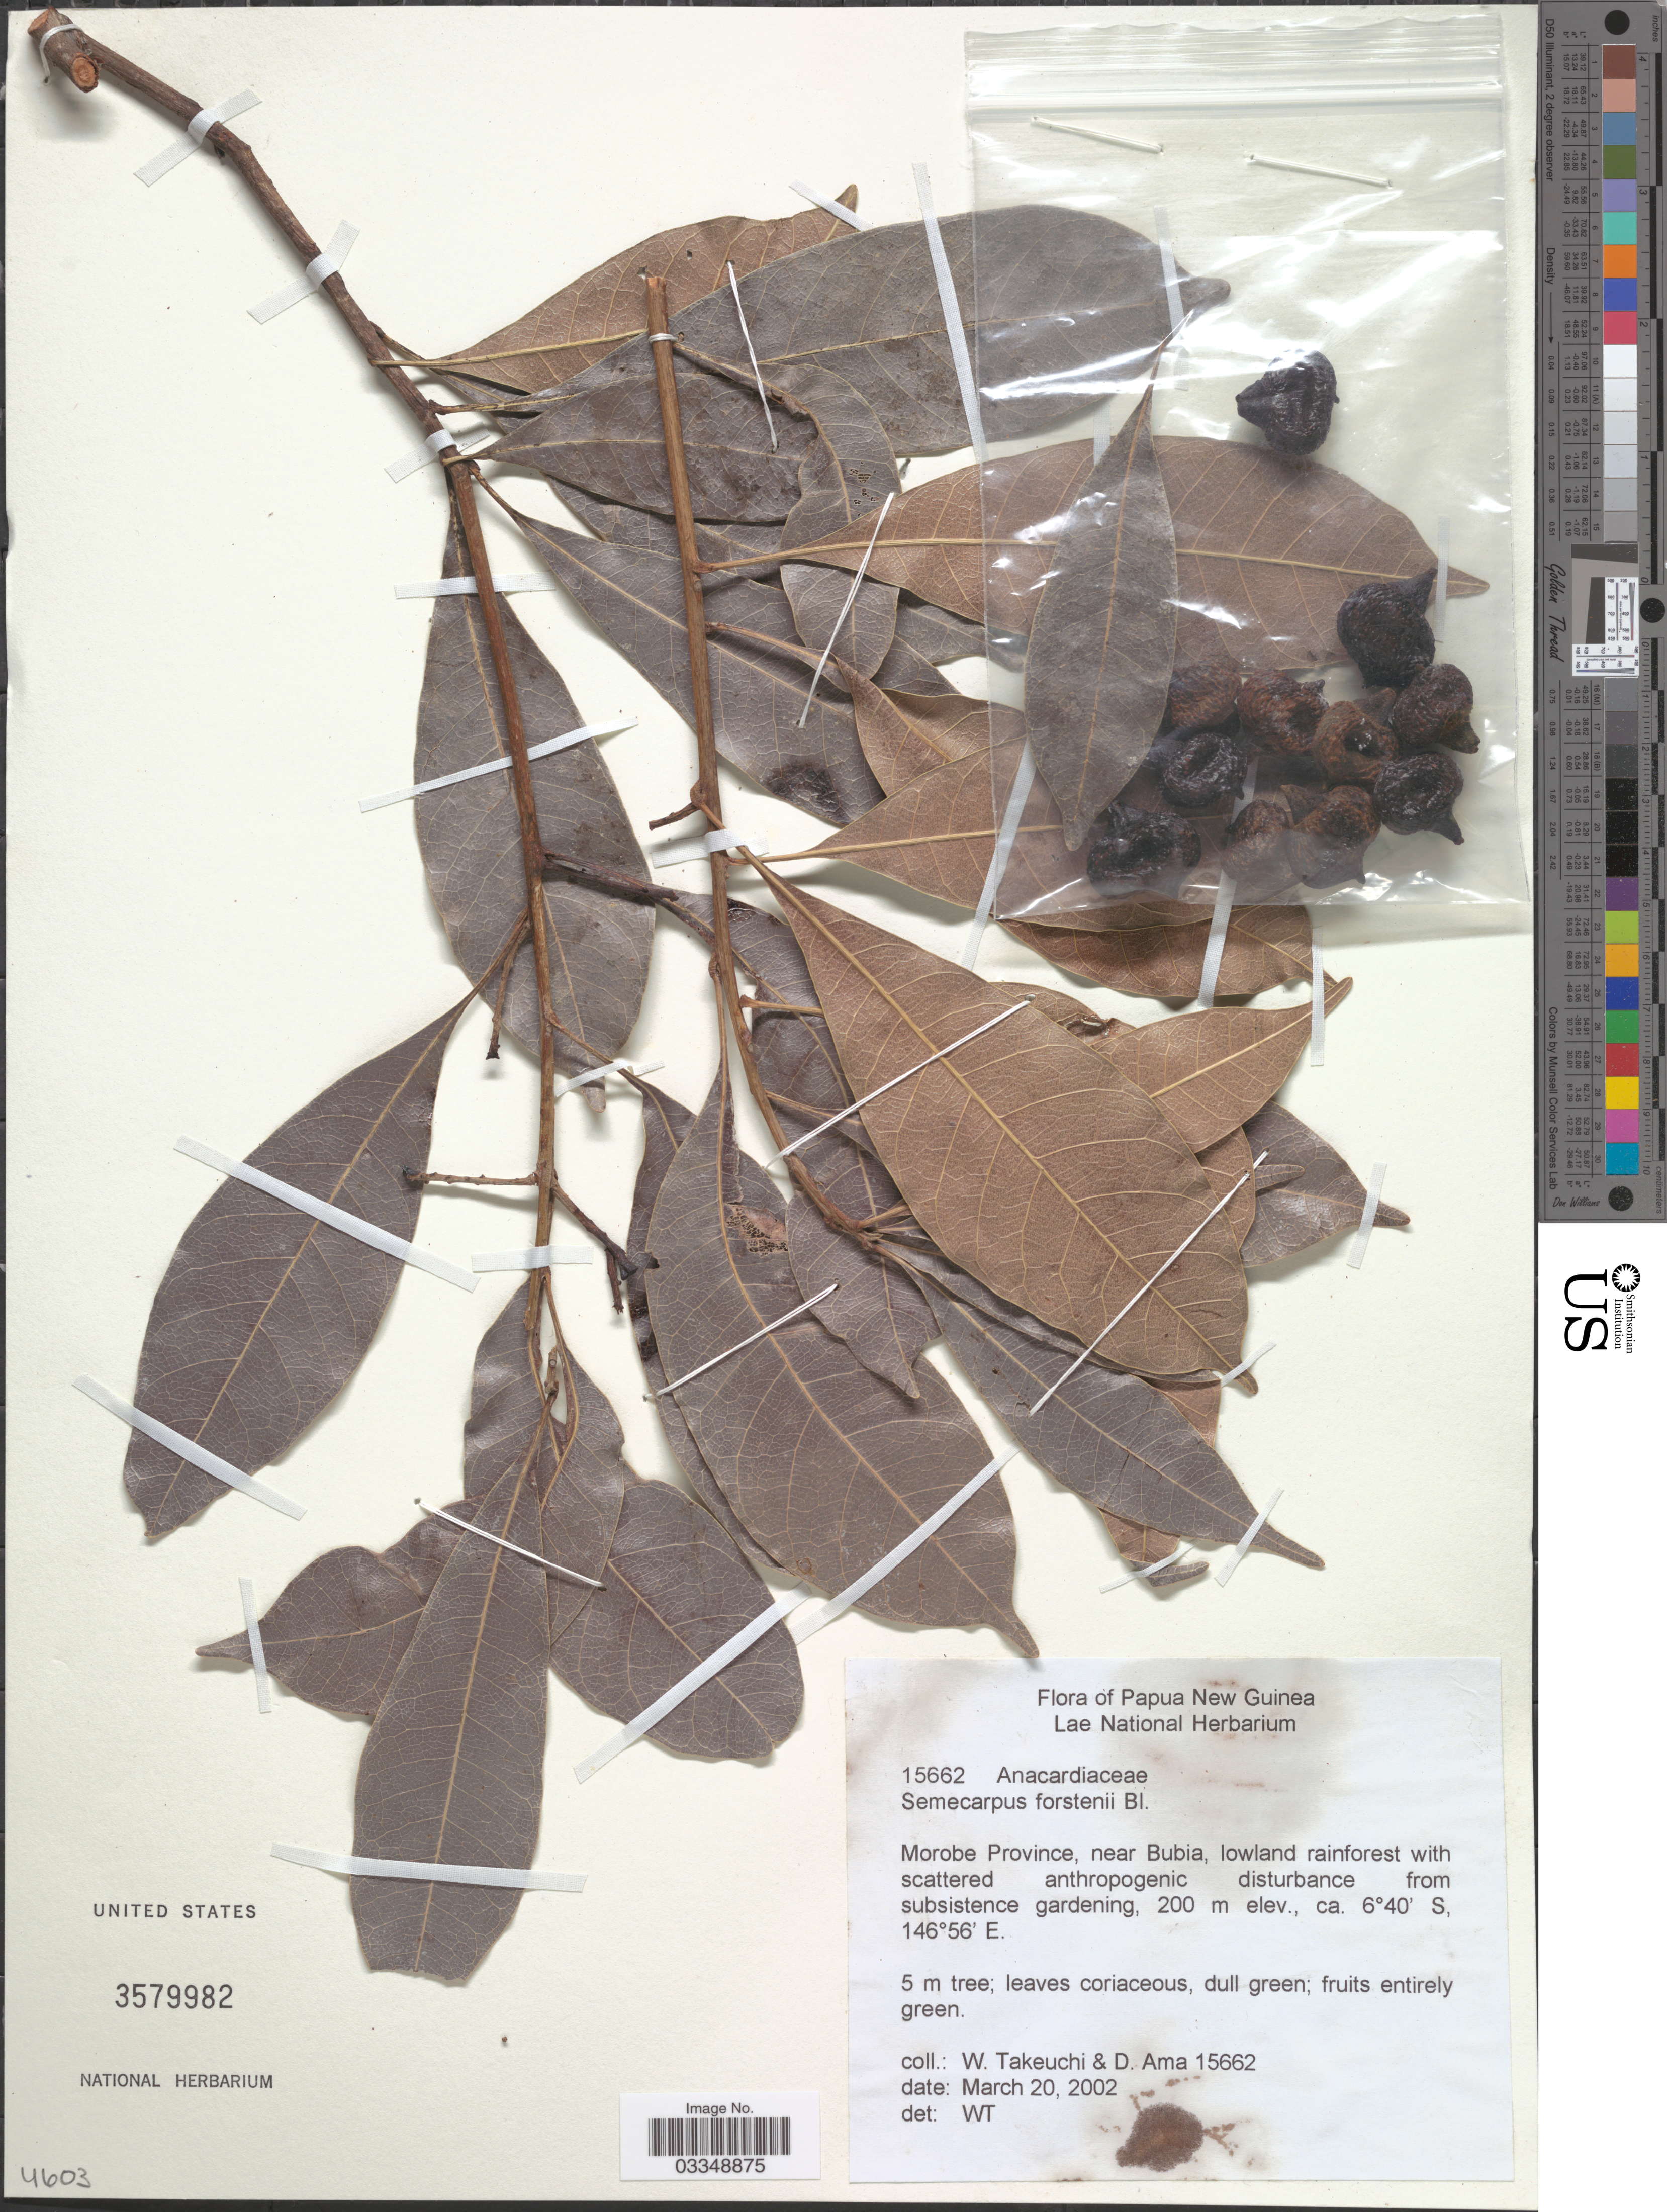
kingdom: Plantae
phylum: Tracheophyta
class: Magnoliopsida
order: Sapindales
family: Anacardiaceae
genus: Semecarpus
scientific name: Semecarpus forstenii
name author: Blume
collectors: W. Takeuchi & D. Ama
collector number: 15662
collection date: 2002-03-20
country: Papua New Guinea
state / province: Morobe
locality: Near Bubia.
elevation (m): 200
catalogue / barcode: US 3579982